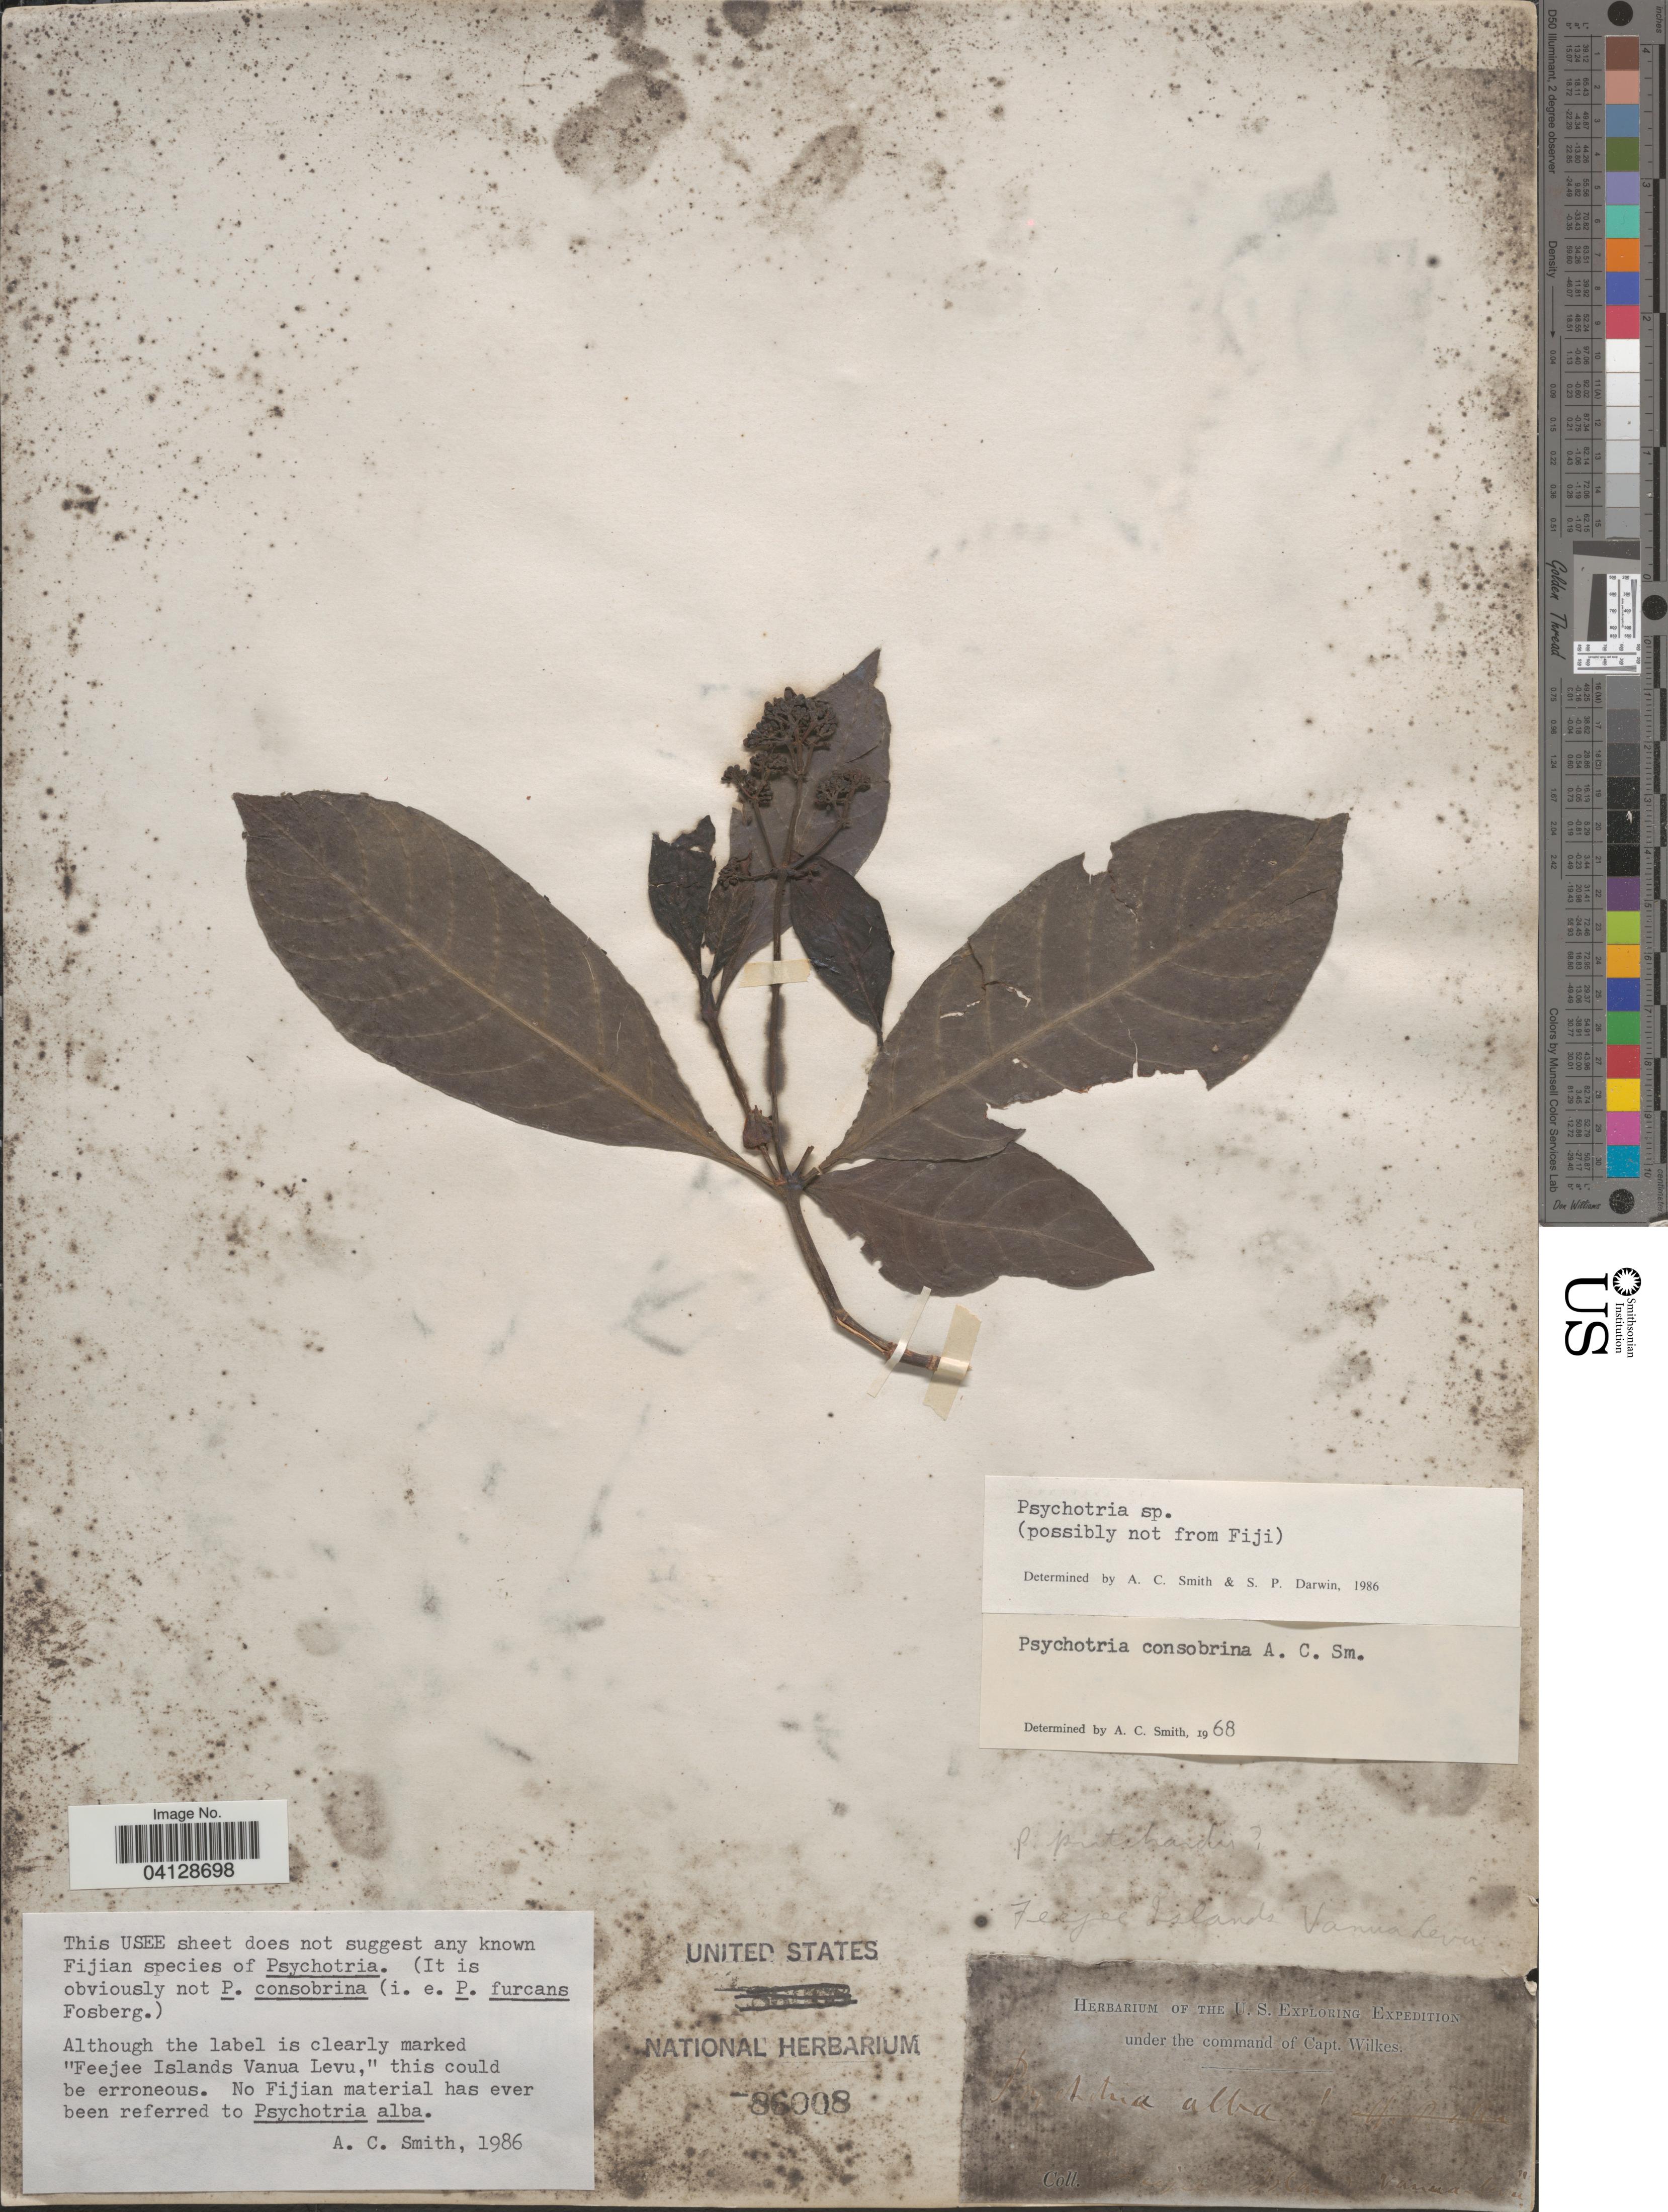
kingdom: Plantae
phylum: Tracheophyta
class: Magnoliopsida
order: Gentianales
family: Rubiaceae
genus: Psychotria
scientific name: Psychotria sp.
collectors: Ex herb. of the U. S. Exploring Expedition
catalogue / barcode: US 86008